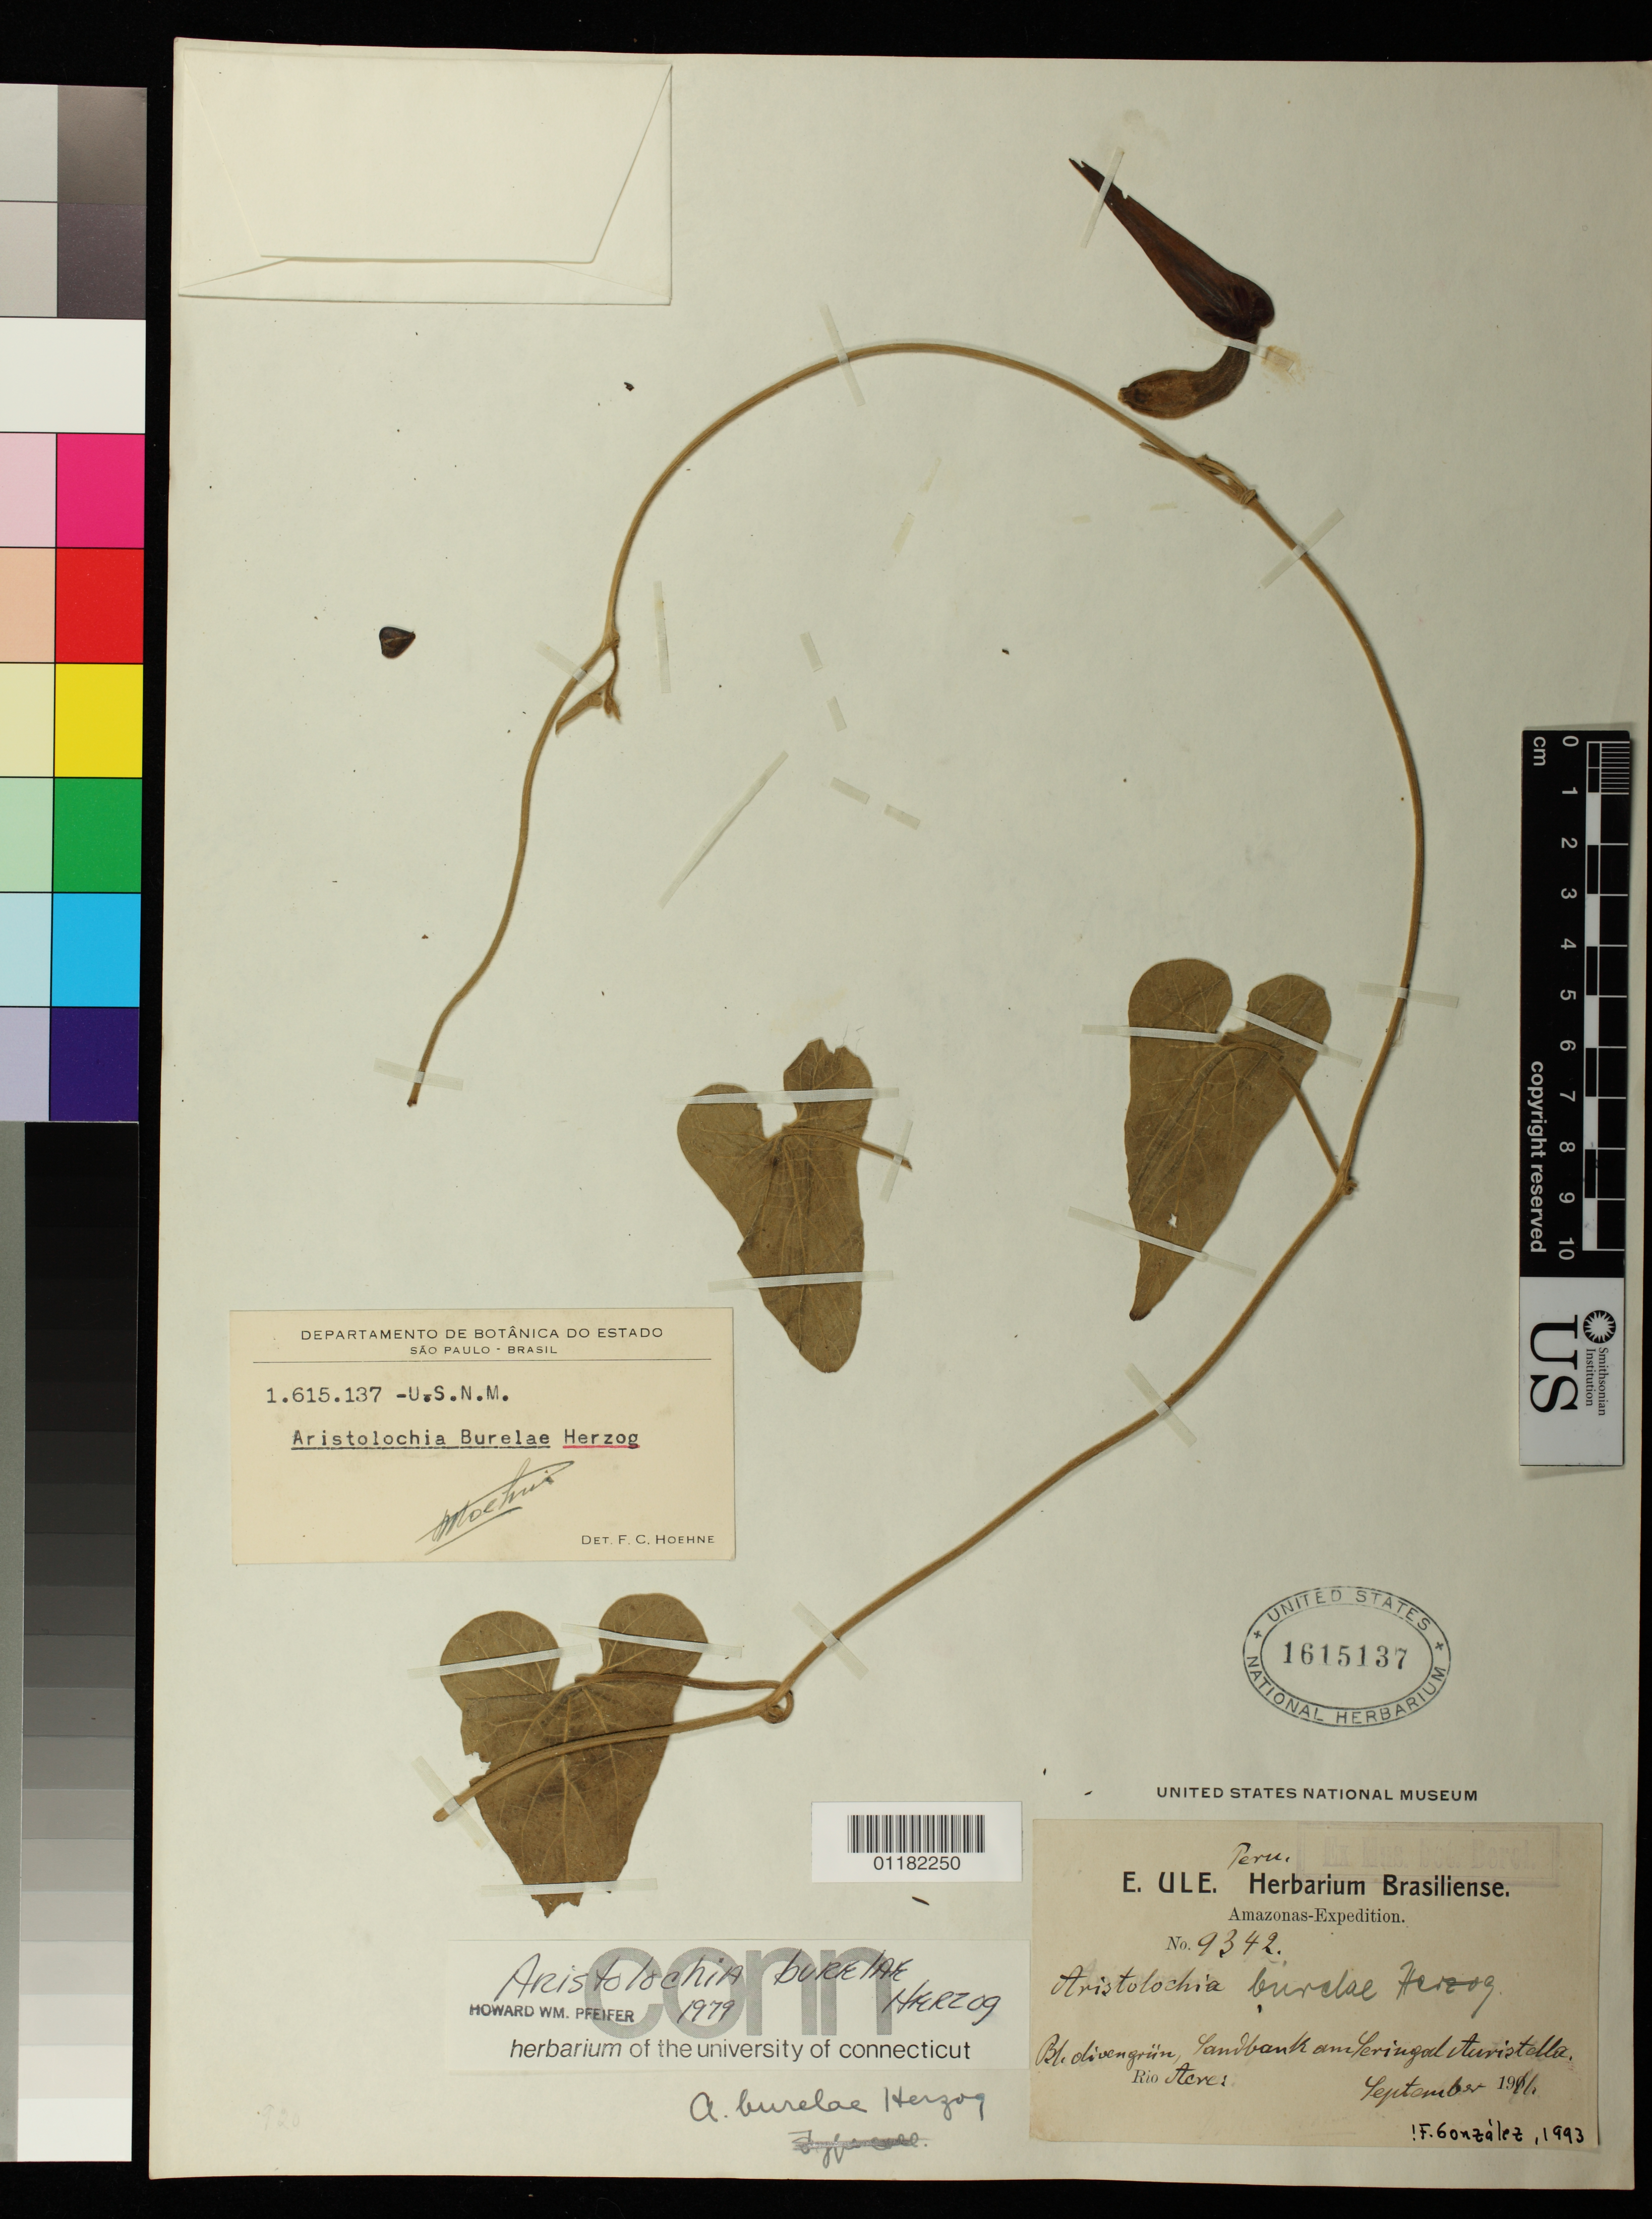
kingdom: Plantae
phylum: Tracheophyta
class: Magnoliopsida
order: Piperales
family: Aristolochiaceae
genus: Aristolochia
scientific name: Aristolochia burelae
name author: Herzog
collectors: E. H. Ule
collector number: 9342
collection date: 1911-09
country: Peru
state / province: Madre de Dios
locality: Rio Acre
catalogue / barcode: US 1615137